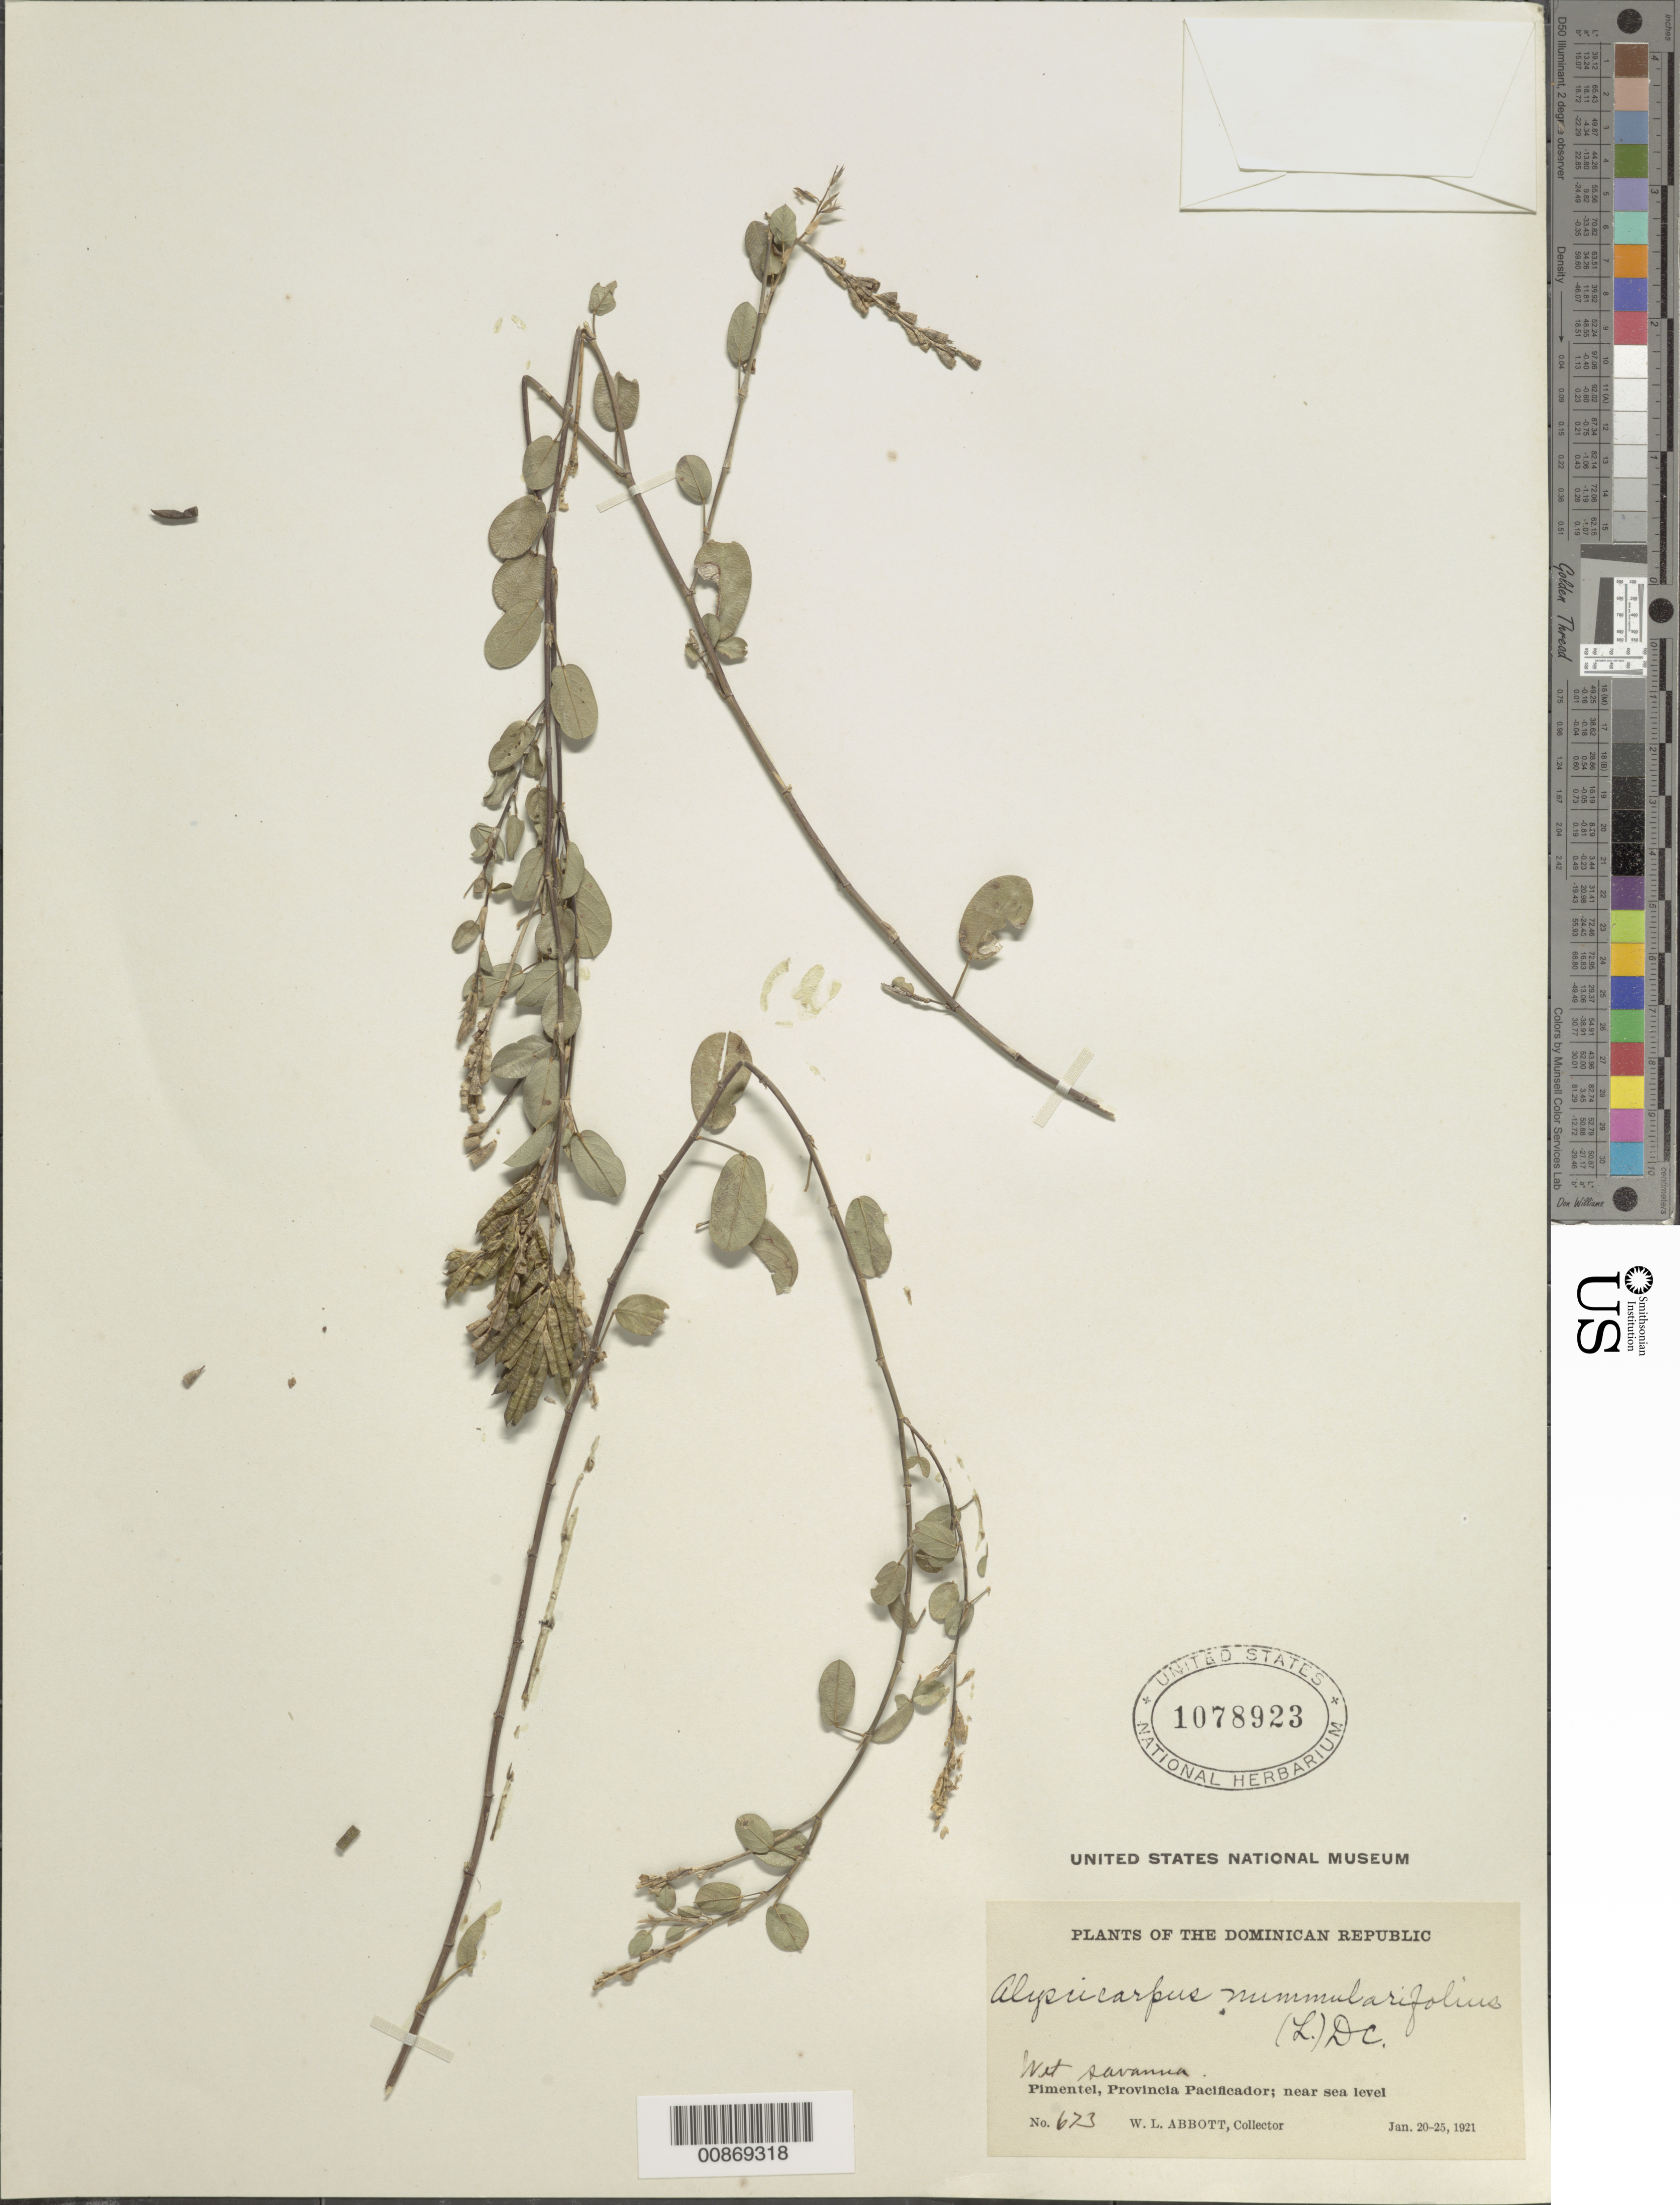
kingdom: Plantae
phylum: Tracheophyta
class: Magnoliopsida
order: Fabales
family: Fabaceae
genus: Alysicarpus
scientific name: Alysicarpus vaginalis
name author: (L.) DC.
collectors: W. L. Abbott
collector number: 673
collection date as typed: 20 Jan 1921 to 25 Jan 1921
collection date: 1921-01-20/1921-01-25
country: Dominican Republic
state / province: Duarte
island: Hispaniola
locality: Pimentel, Provincia Pacificador (obsolete).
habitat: Wet savanna.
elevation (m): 0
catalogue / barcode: US 1078923